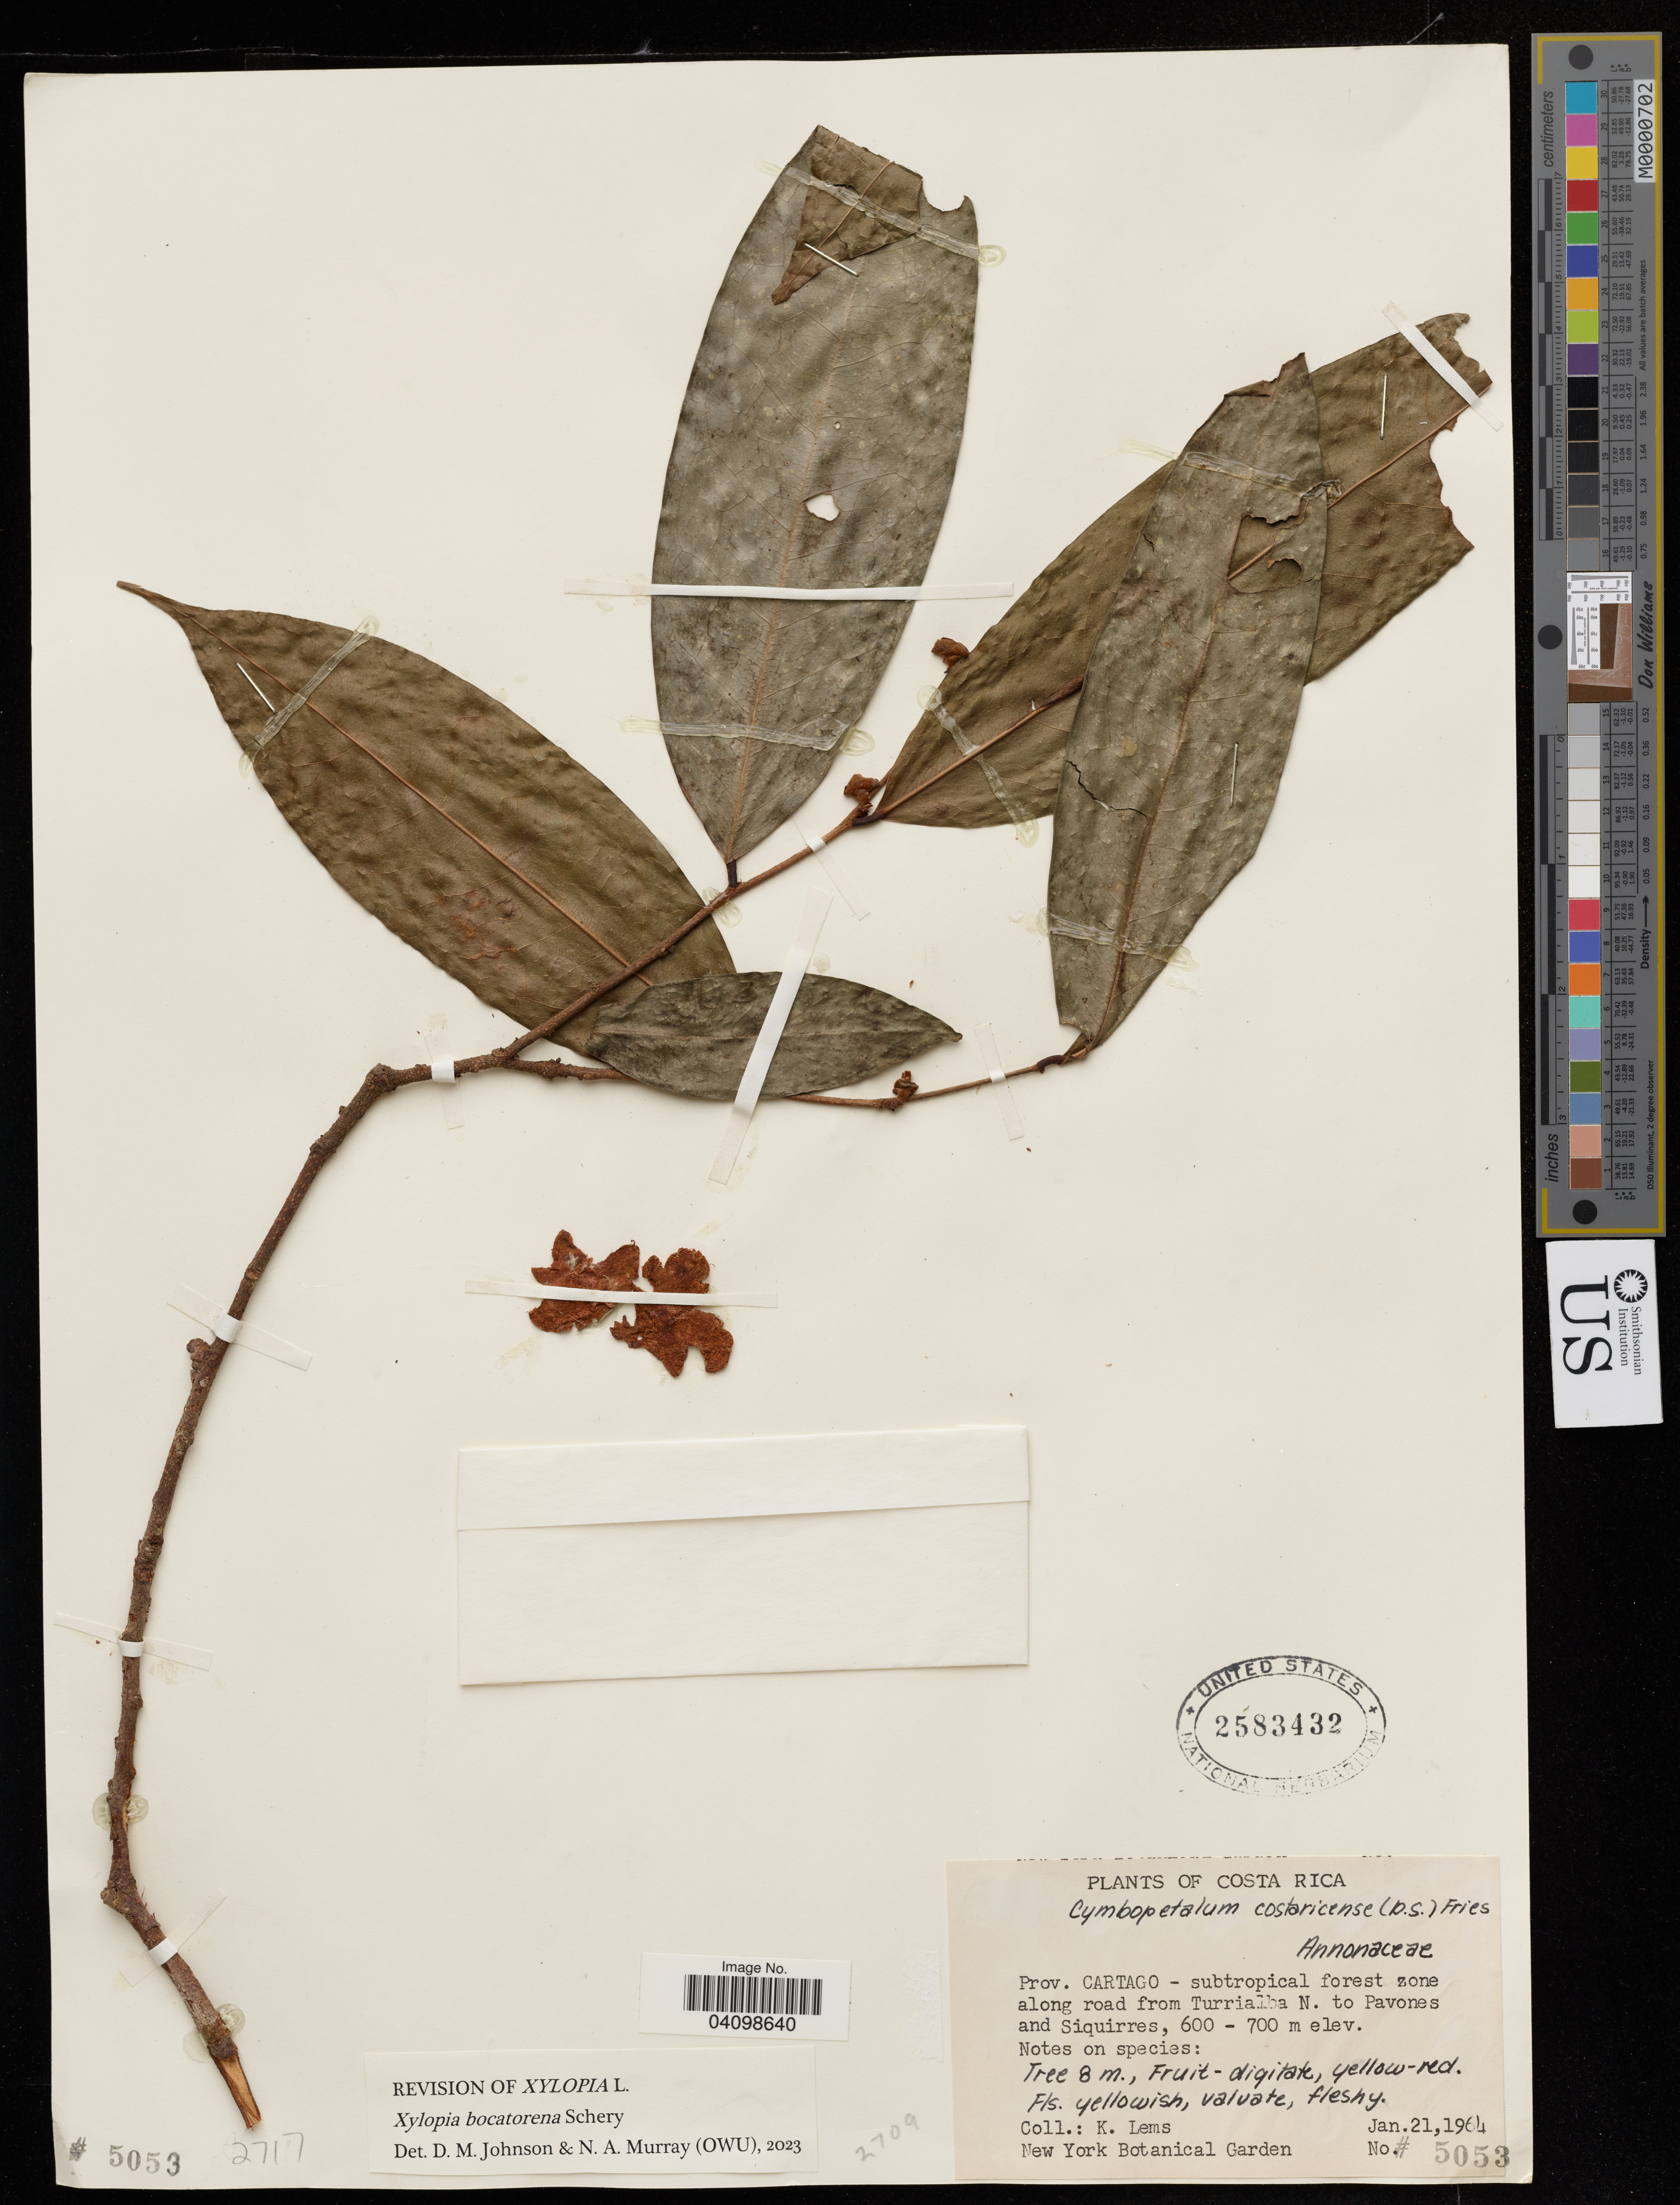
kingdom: Plantae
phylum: Tracheophyta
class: Magnoliopsida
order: Magnoliales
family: Annonaceae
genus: Xylopia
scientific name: Xylopia bocatorena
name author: Schery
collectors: K. Lems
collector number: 5053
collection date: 1964-01-21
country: Costa Rica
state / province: Cartago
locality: Subtropical forest zone along road from Turrialba N. to Pavones and Siquirres.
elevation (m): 600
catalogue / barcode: US 2583432